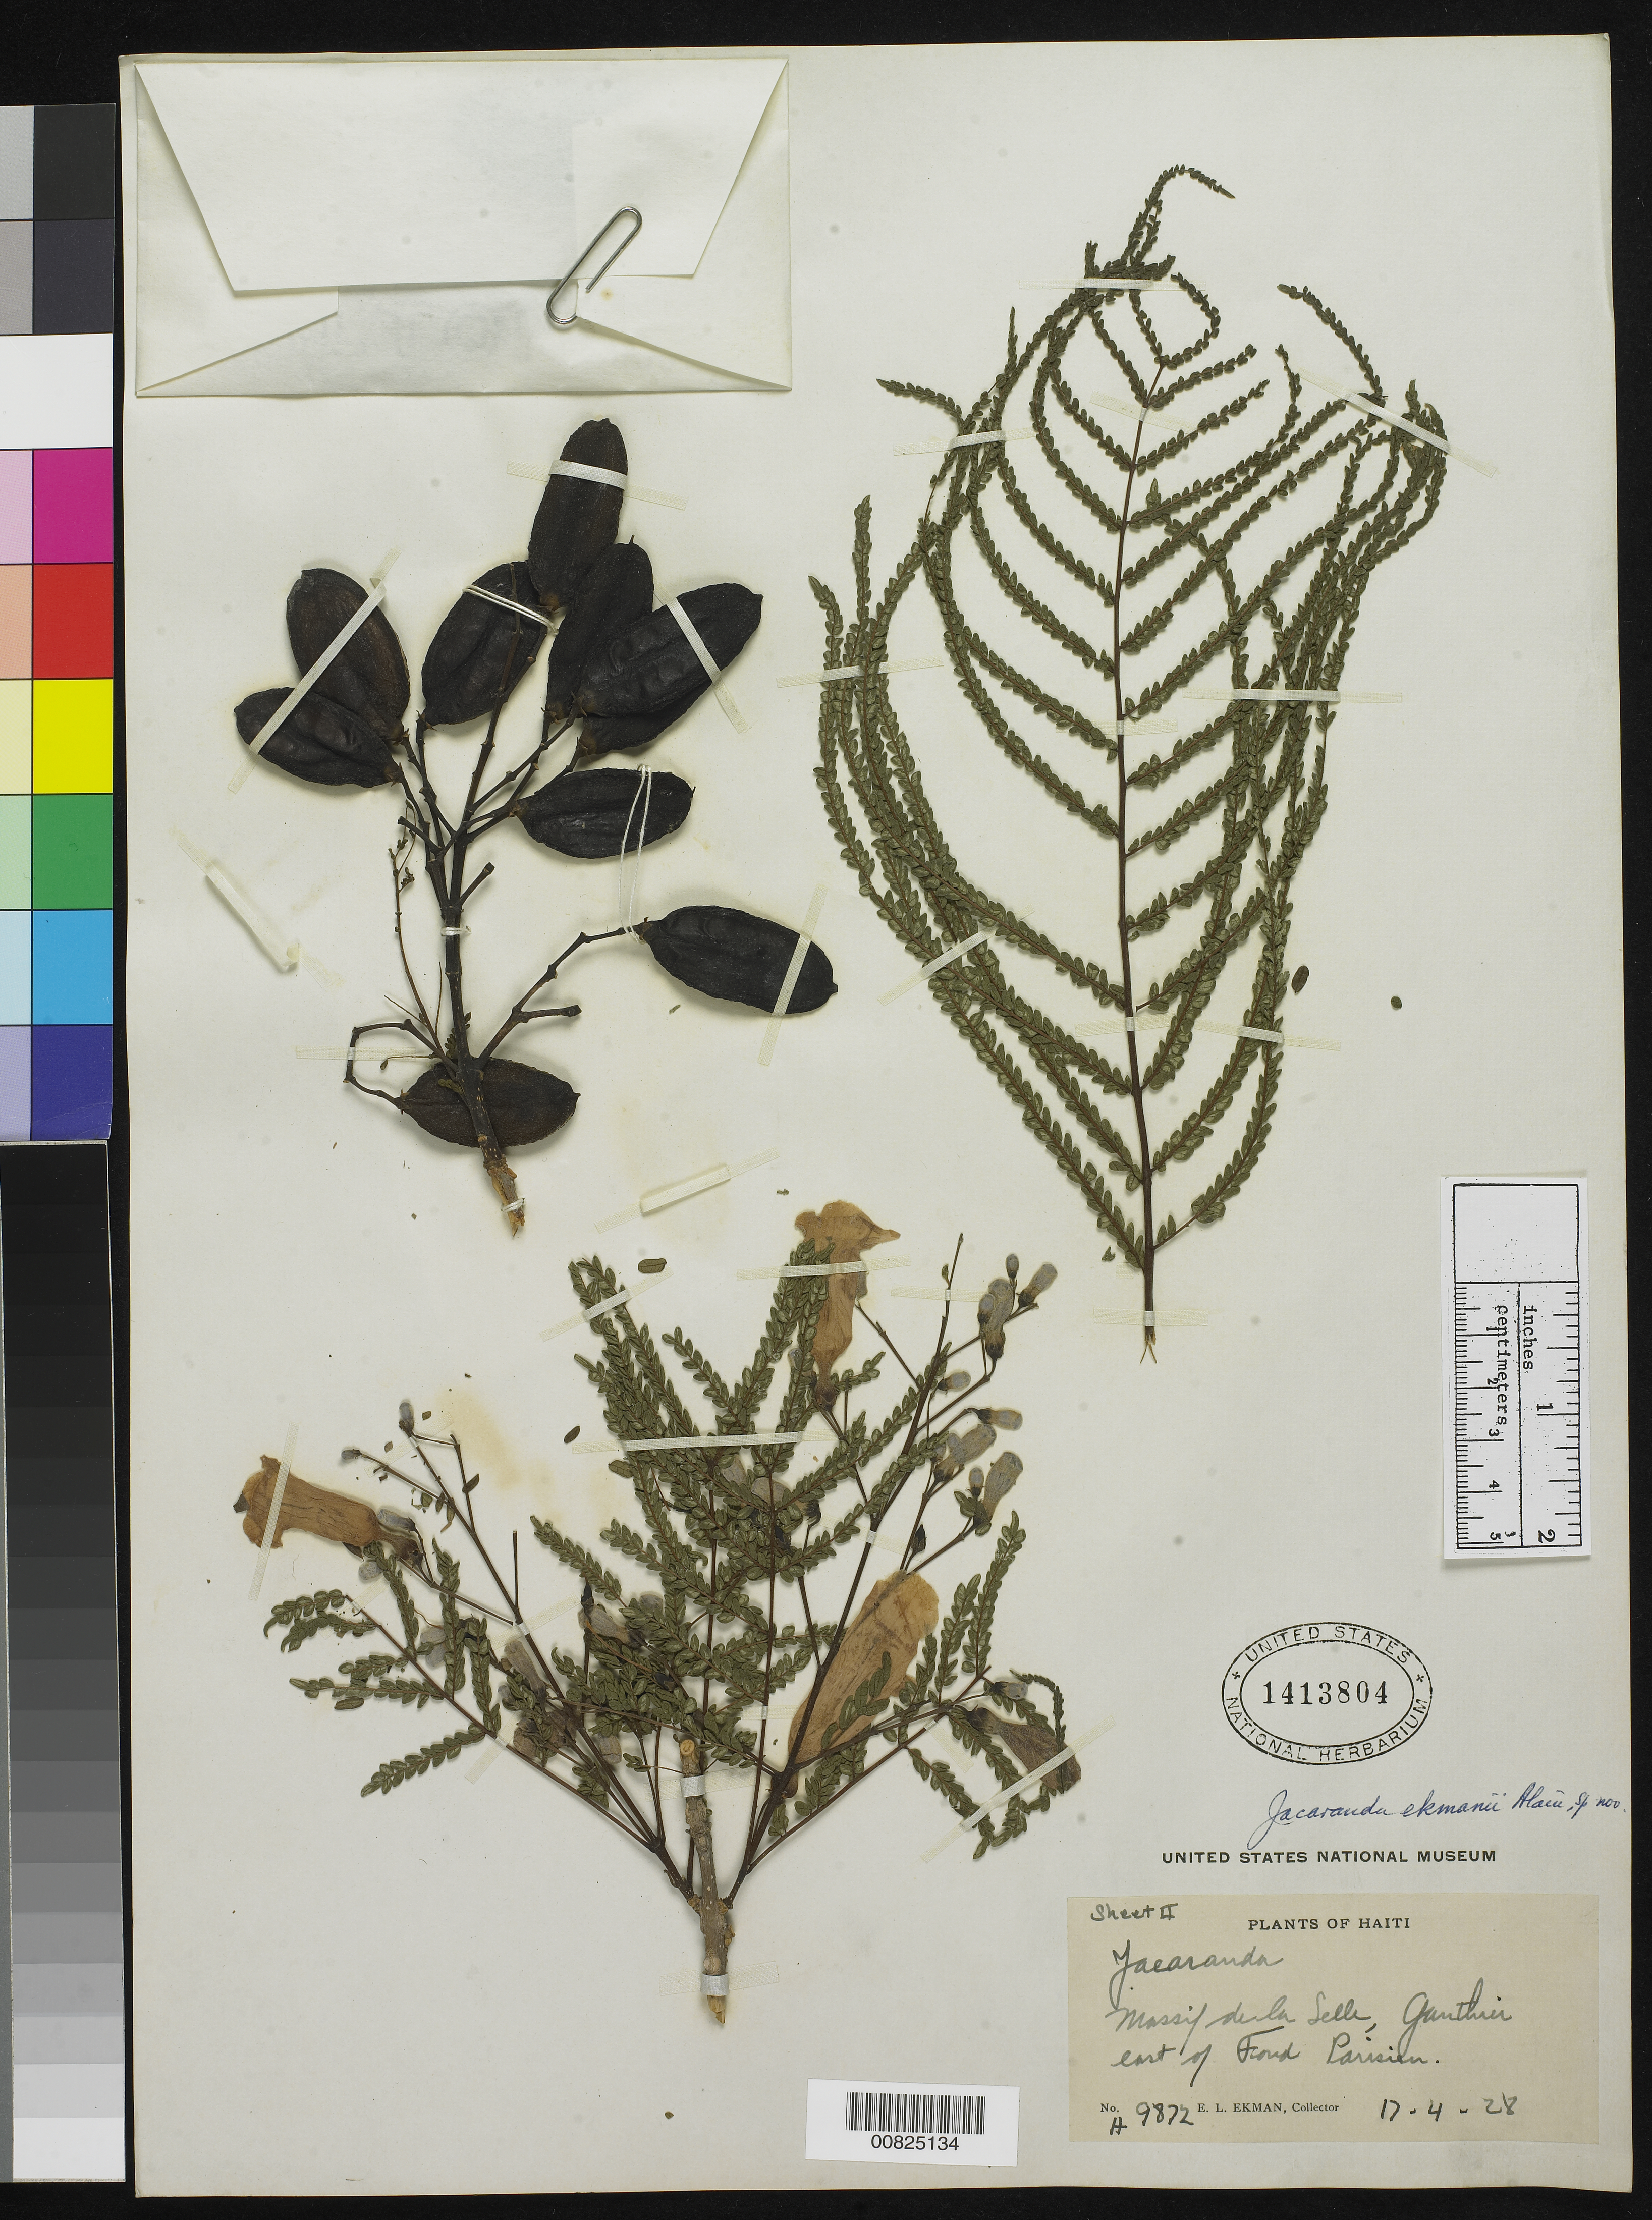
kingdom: Plantae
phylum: Tracheophyta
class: Magnoliopsida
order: Lamiales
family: Bignoniaceae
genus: Jacaranda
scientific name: Jacaranda ekmanii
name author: Alain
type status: Isotype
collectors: E. L. Ekman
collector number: H9872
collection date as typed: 17 Apr 1928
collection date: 1928-04-17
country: Haiti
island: Hispaniola Island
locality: Massif de la Selle, Gauthier, east of Fond Parisien.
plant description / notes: Holotype at NY acc. to Tropicos.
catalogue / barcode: US 1413804